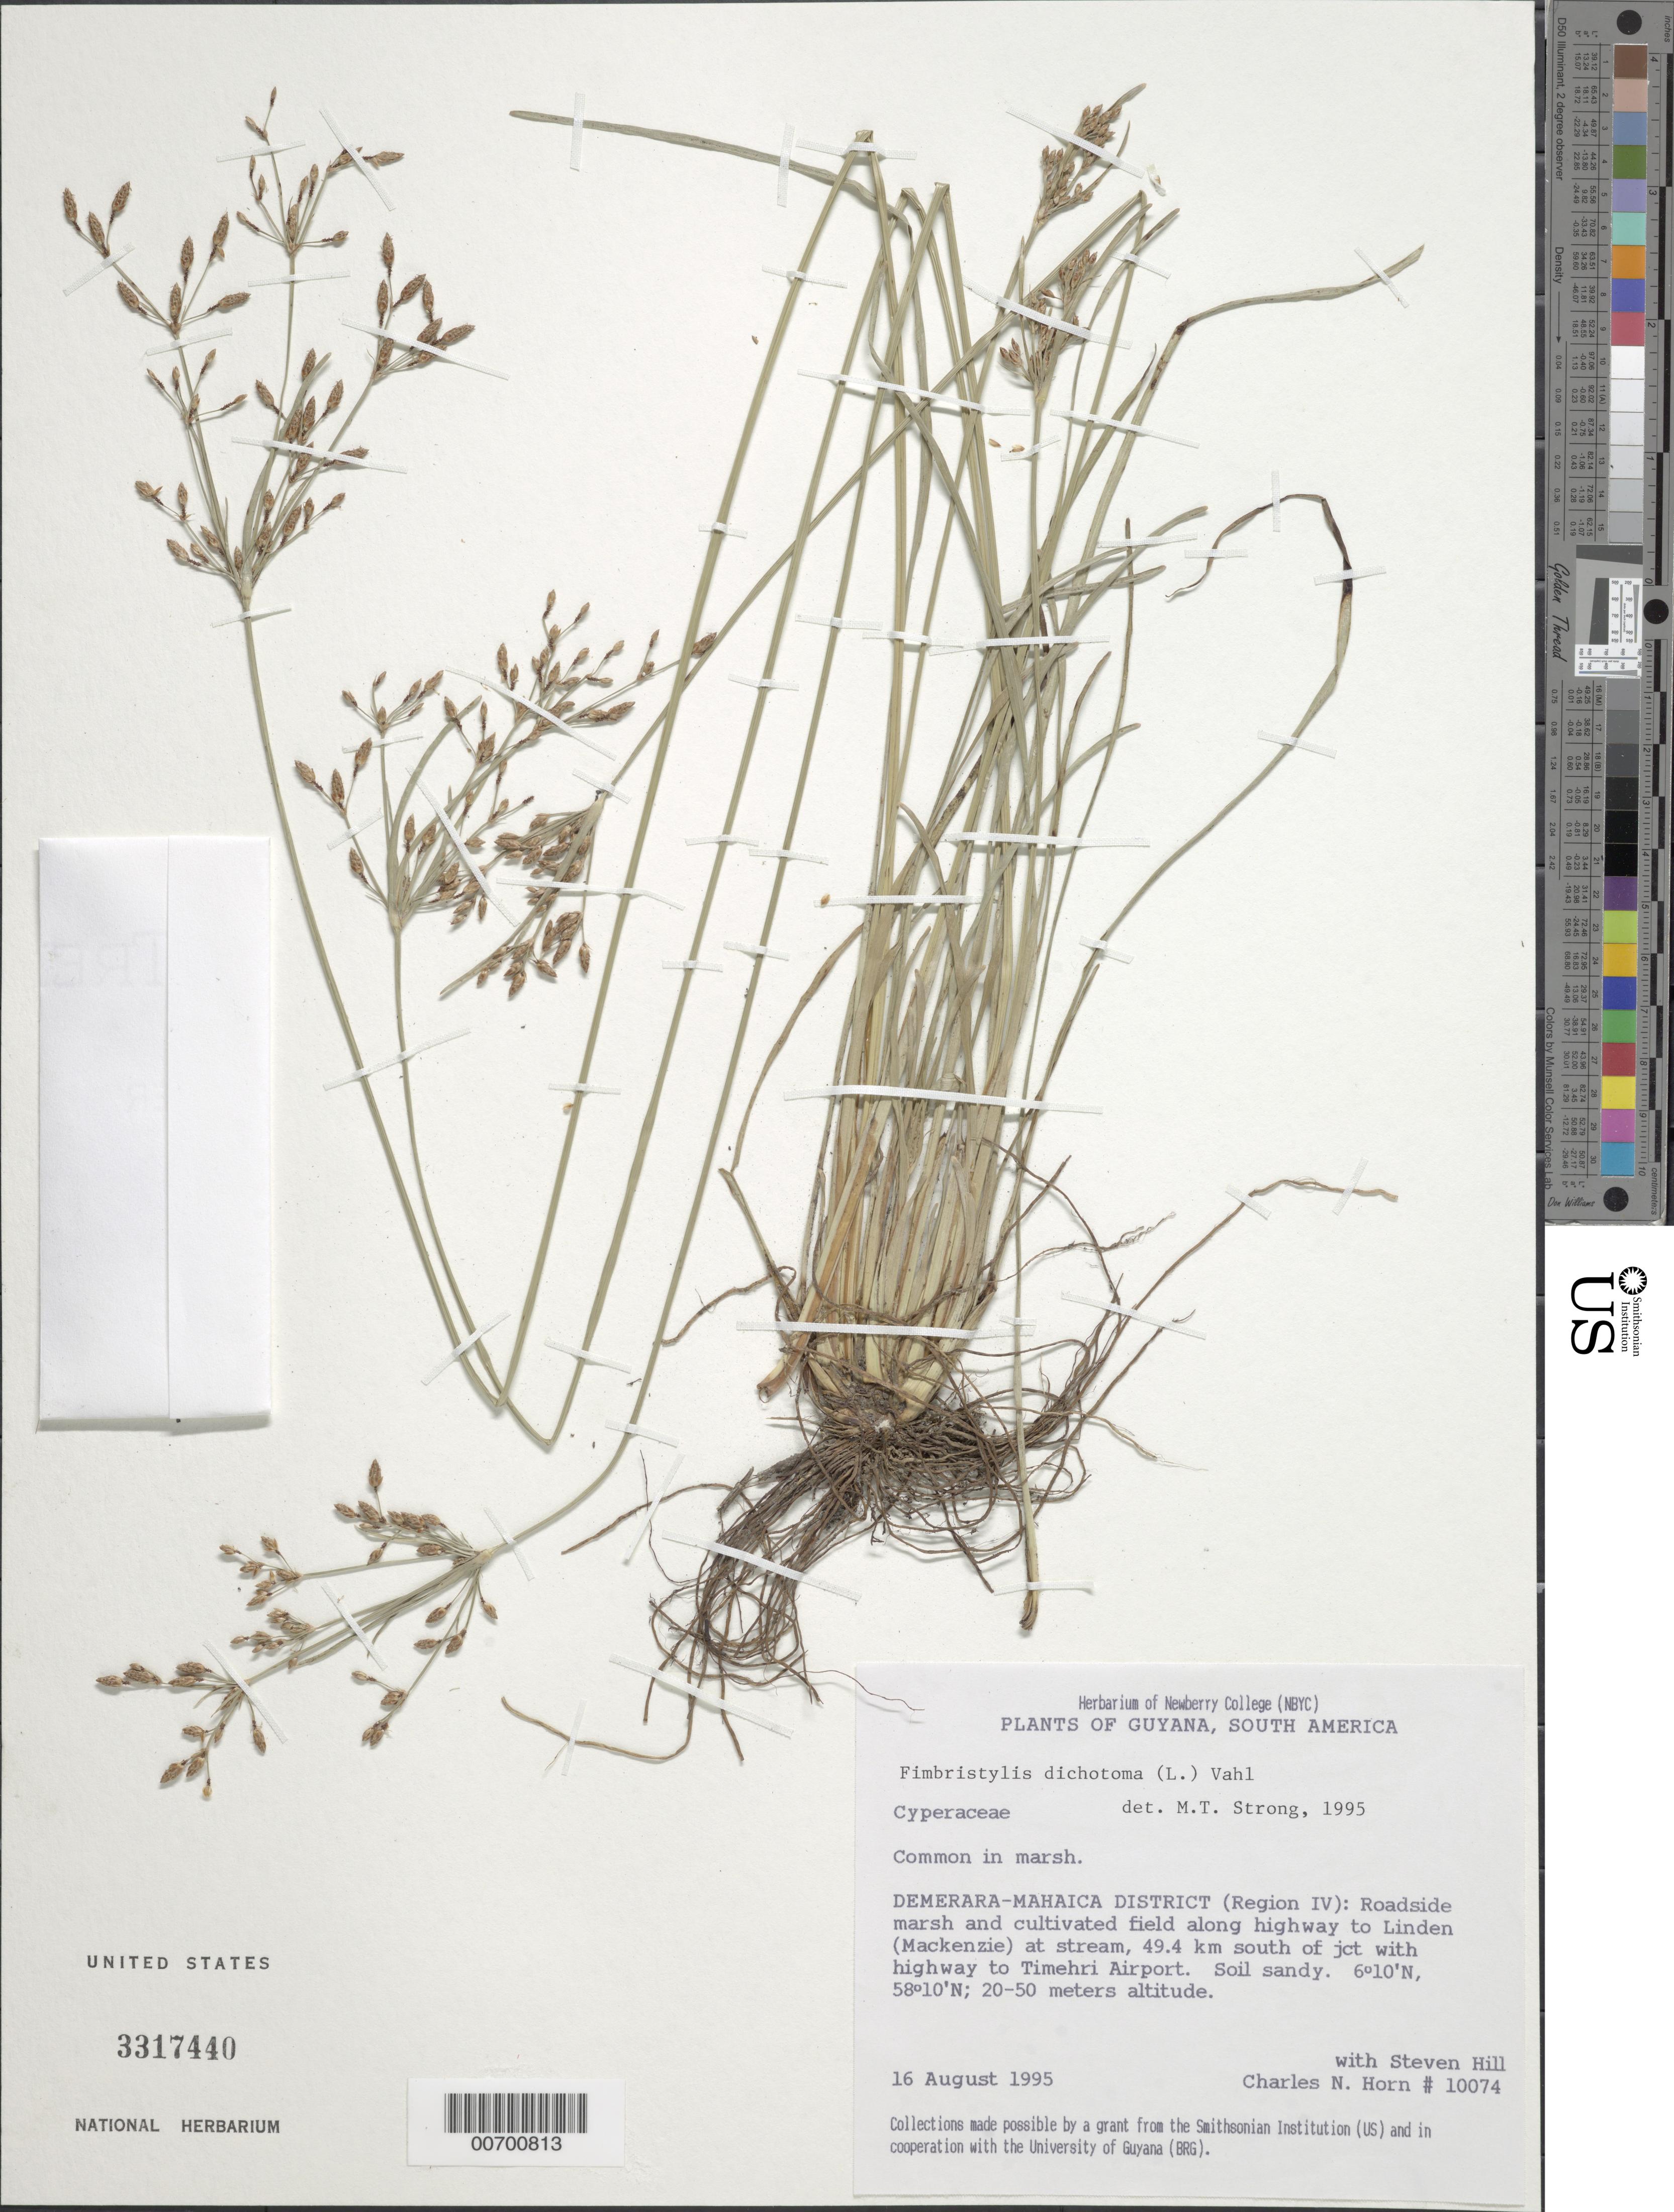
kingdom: Plantae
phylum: Tracheophyta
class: Liliopsida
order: Poales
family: Cyperaceae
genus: Fimbristylis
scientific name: Fimbristylis dichotoma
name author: (L.) Vahl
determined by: Strong, M. T., (US), Smithsonian Institution - National Museum of Natural History (UNITED STATES)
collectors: C. N. Horn & S. Hill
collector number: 10074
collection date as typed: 16-Aug-95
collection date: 1995-08-16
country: Guyana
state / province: Demerara-Mahaica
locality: Linden (Mackenzie) Hwy., 49 km S of juct. with hwy to Timehri Airport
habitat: Sandy soil, roadside marsh and cultivated field; in marsh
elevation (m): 20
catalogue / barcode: US 3317440